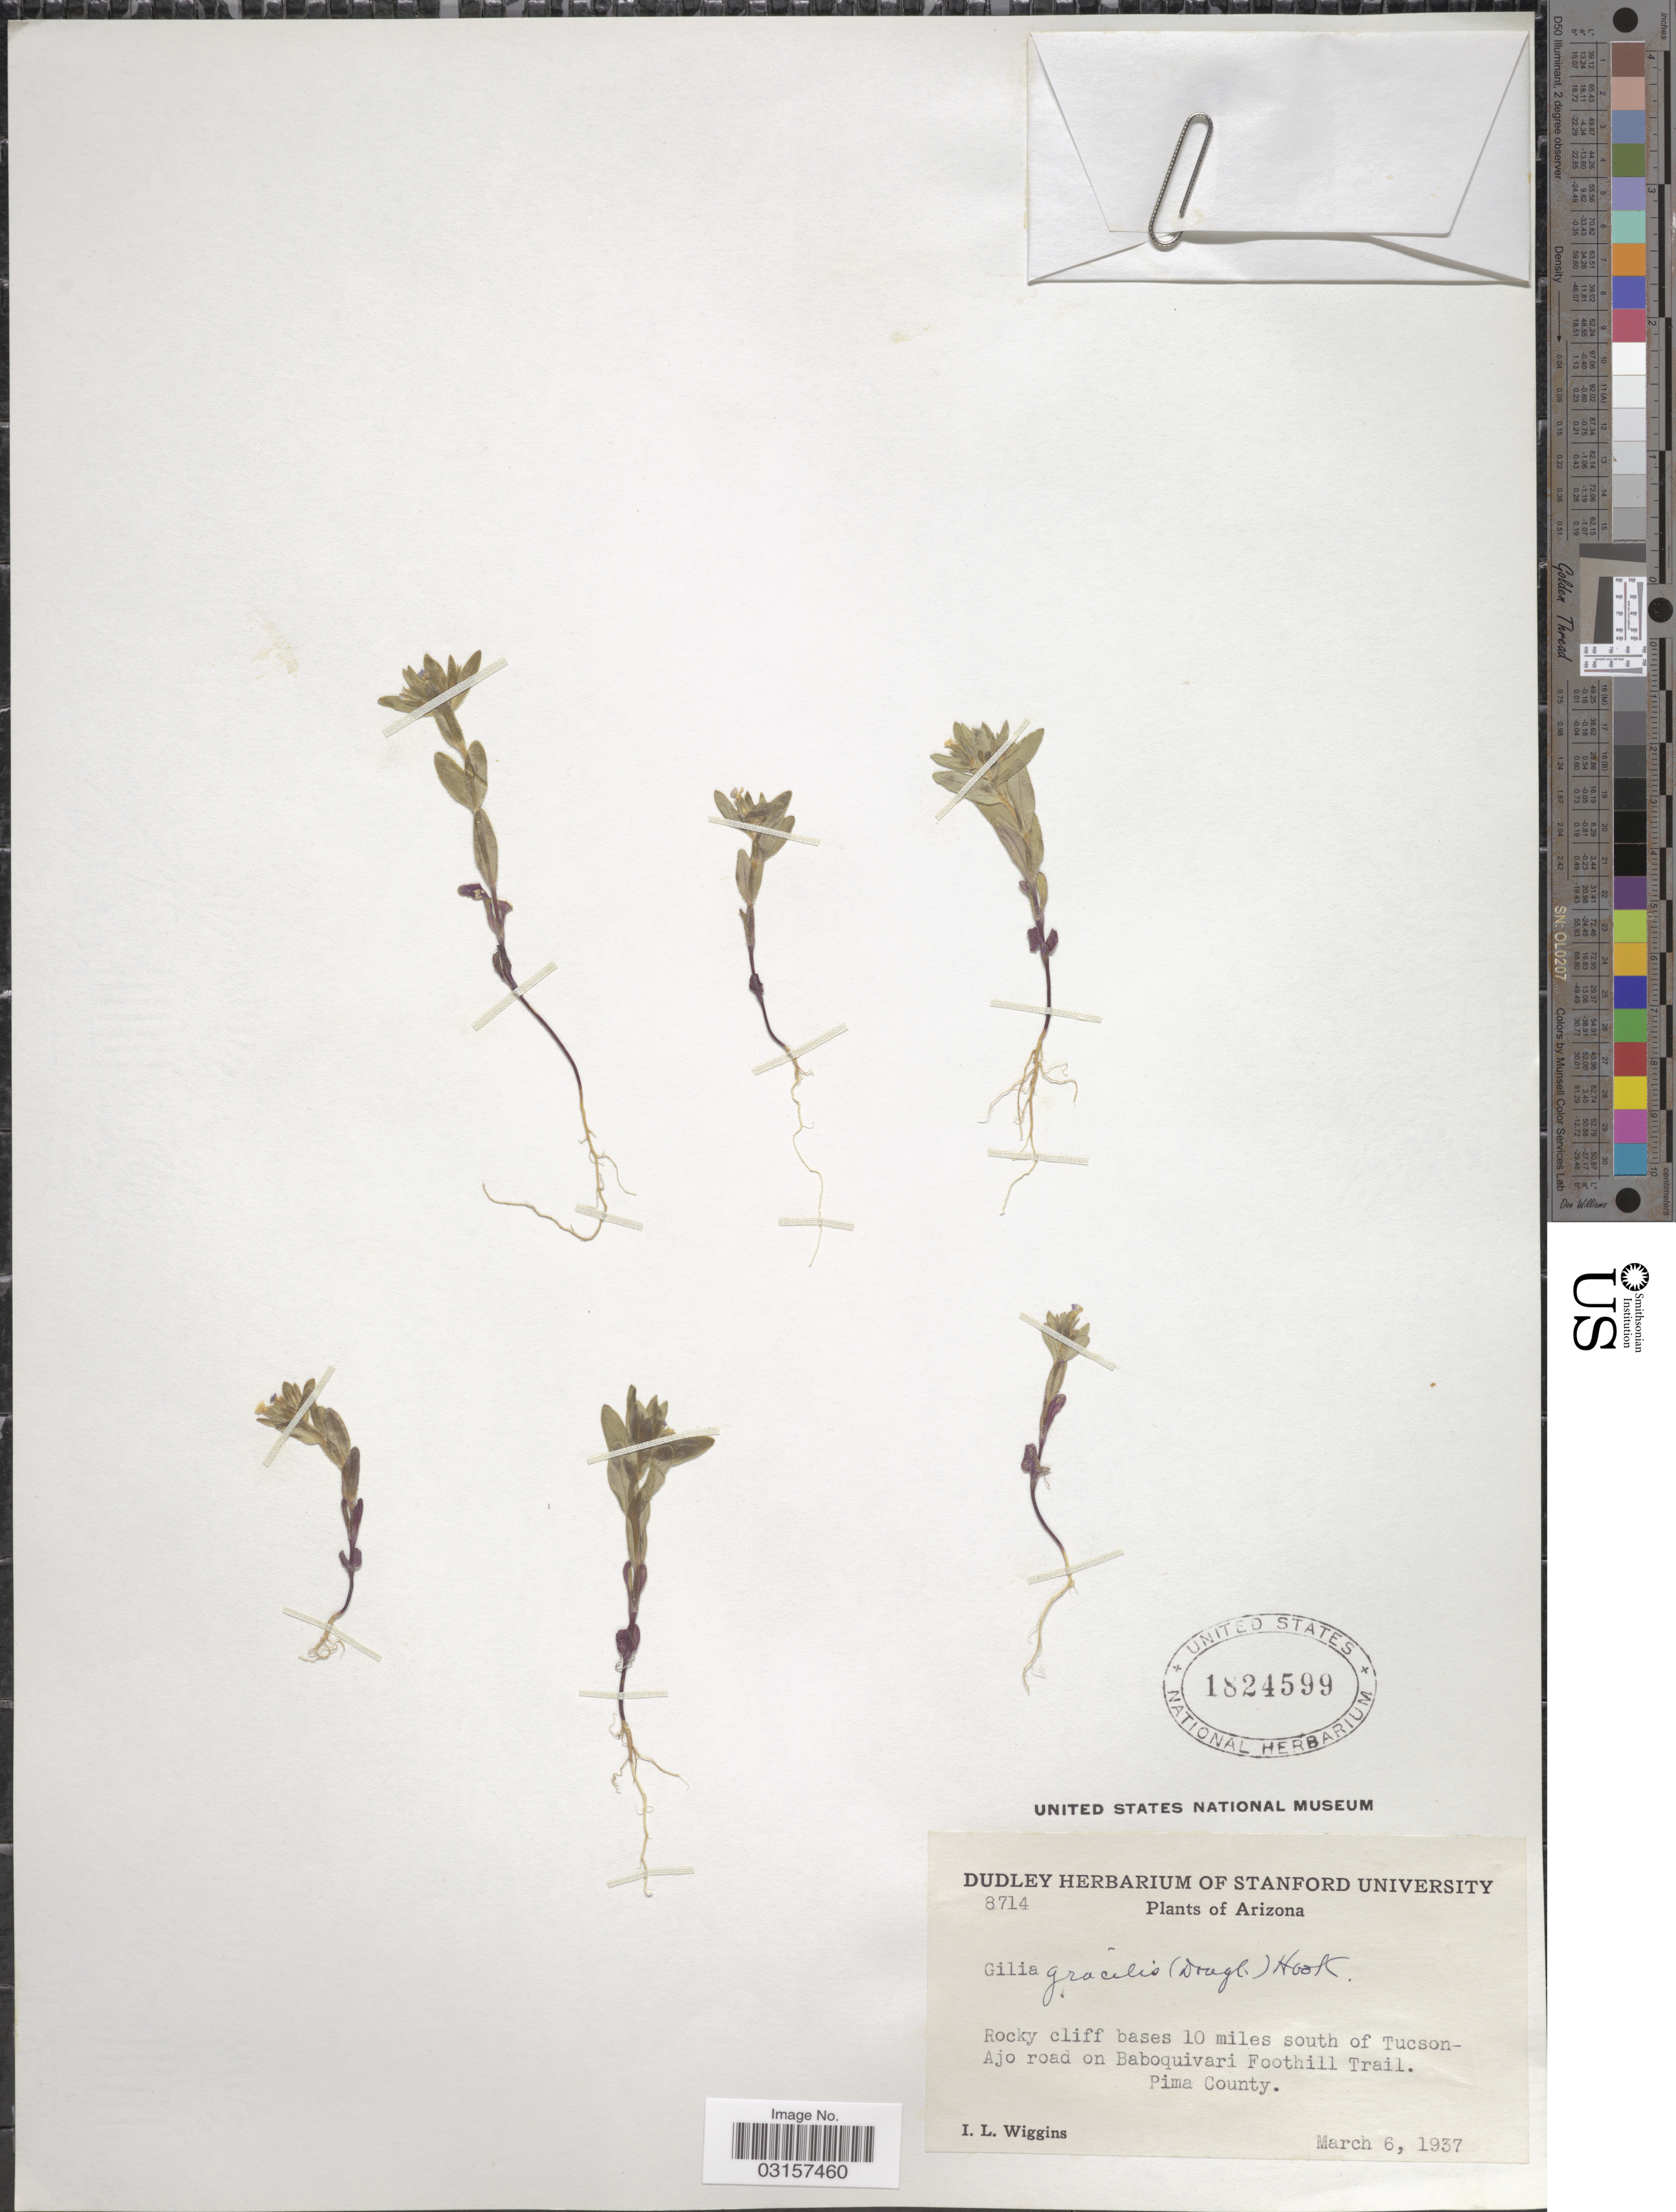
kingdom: Plantae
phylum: Tracheophyta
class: Magnoliopsida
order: Ericales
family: Polemoniaceae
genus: Microsteris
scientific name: Microsteris gracilis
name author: (Hook.) Greene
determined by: (US) Smithsonian Institution - National Museum of Natural History - Department of Botany (UNITED STATES)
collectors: I. L. Wiggins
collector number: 8714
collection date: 1937-03-06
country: United States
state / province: Arizona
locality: Rocky cliff bases 10 miles south of Tucson-Ajo road on Baboquivari Foothill Trail. Pima County.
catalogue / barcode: US 1824599